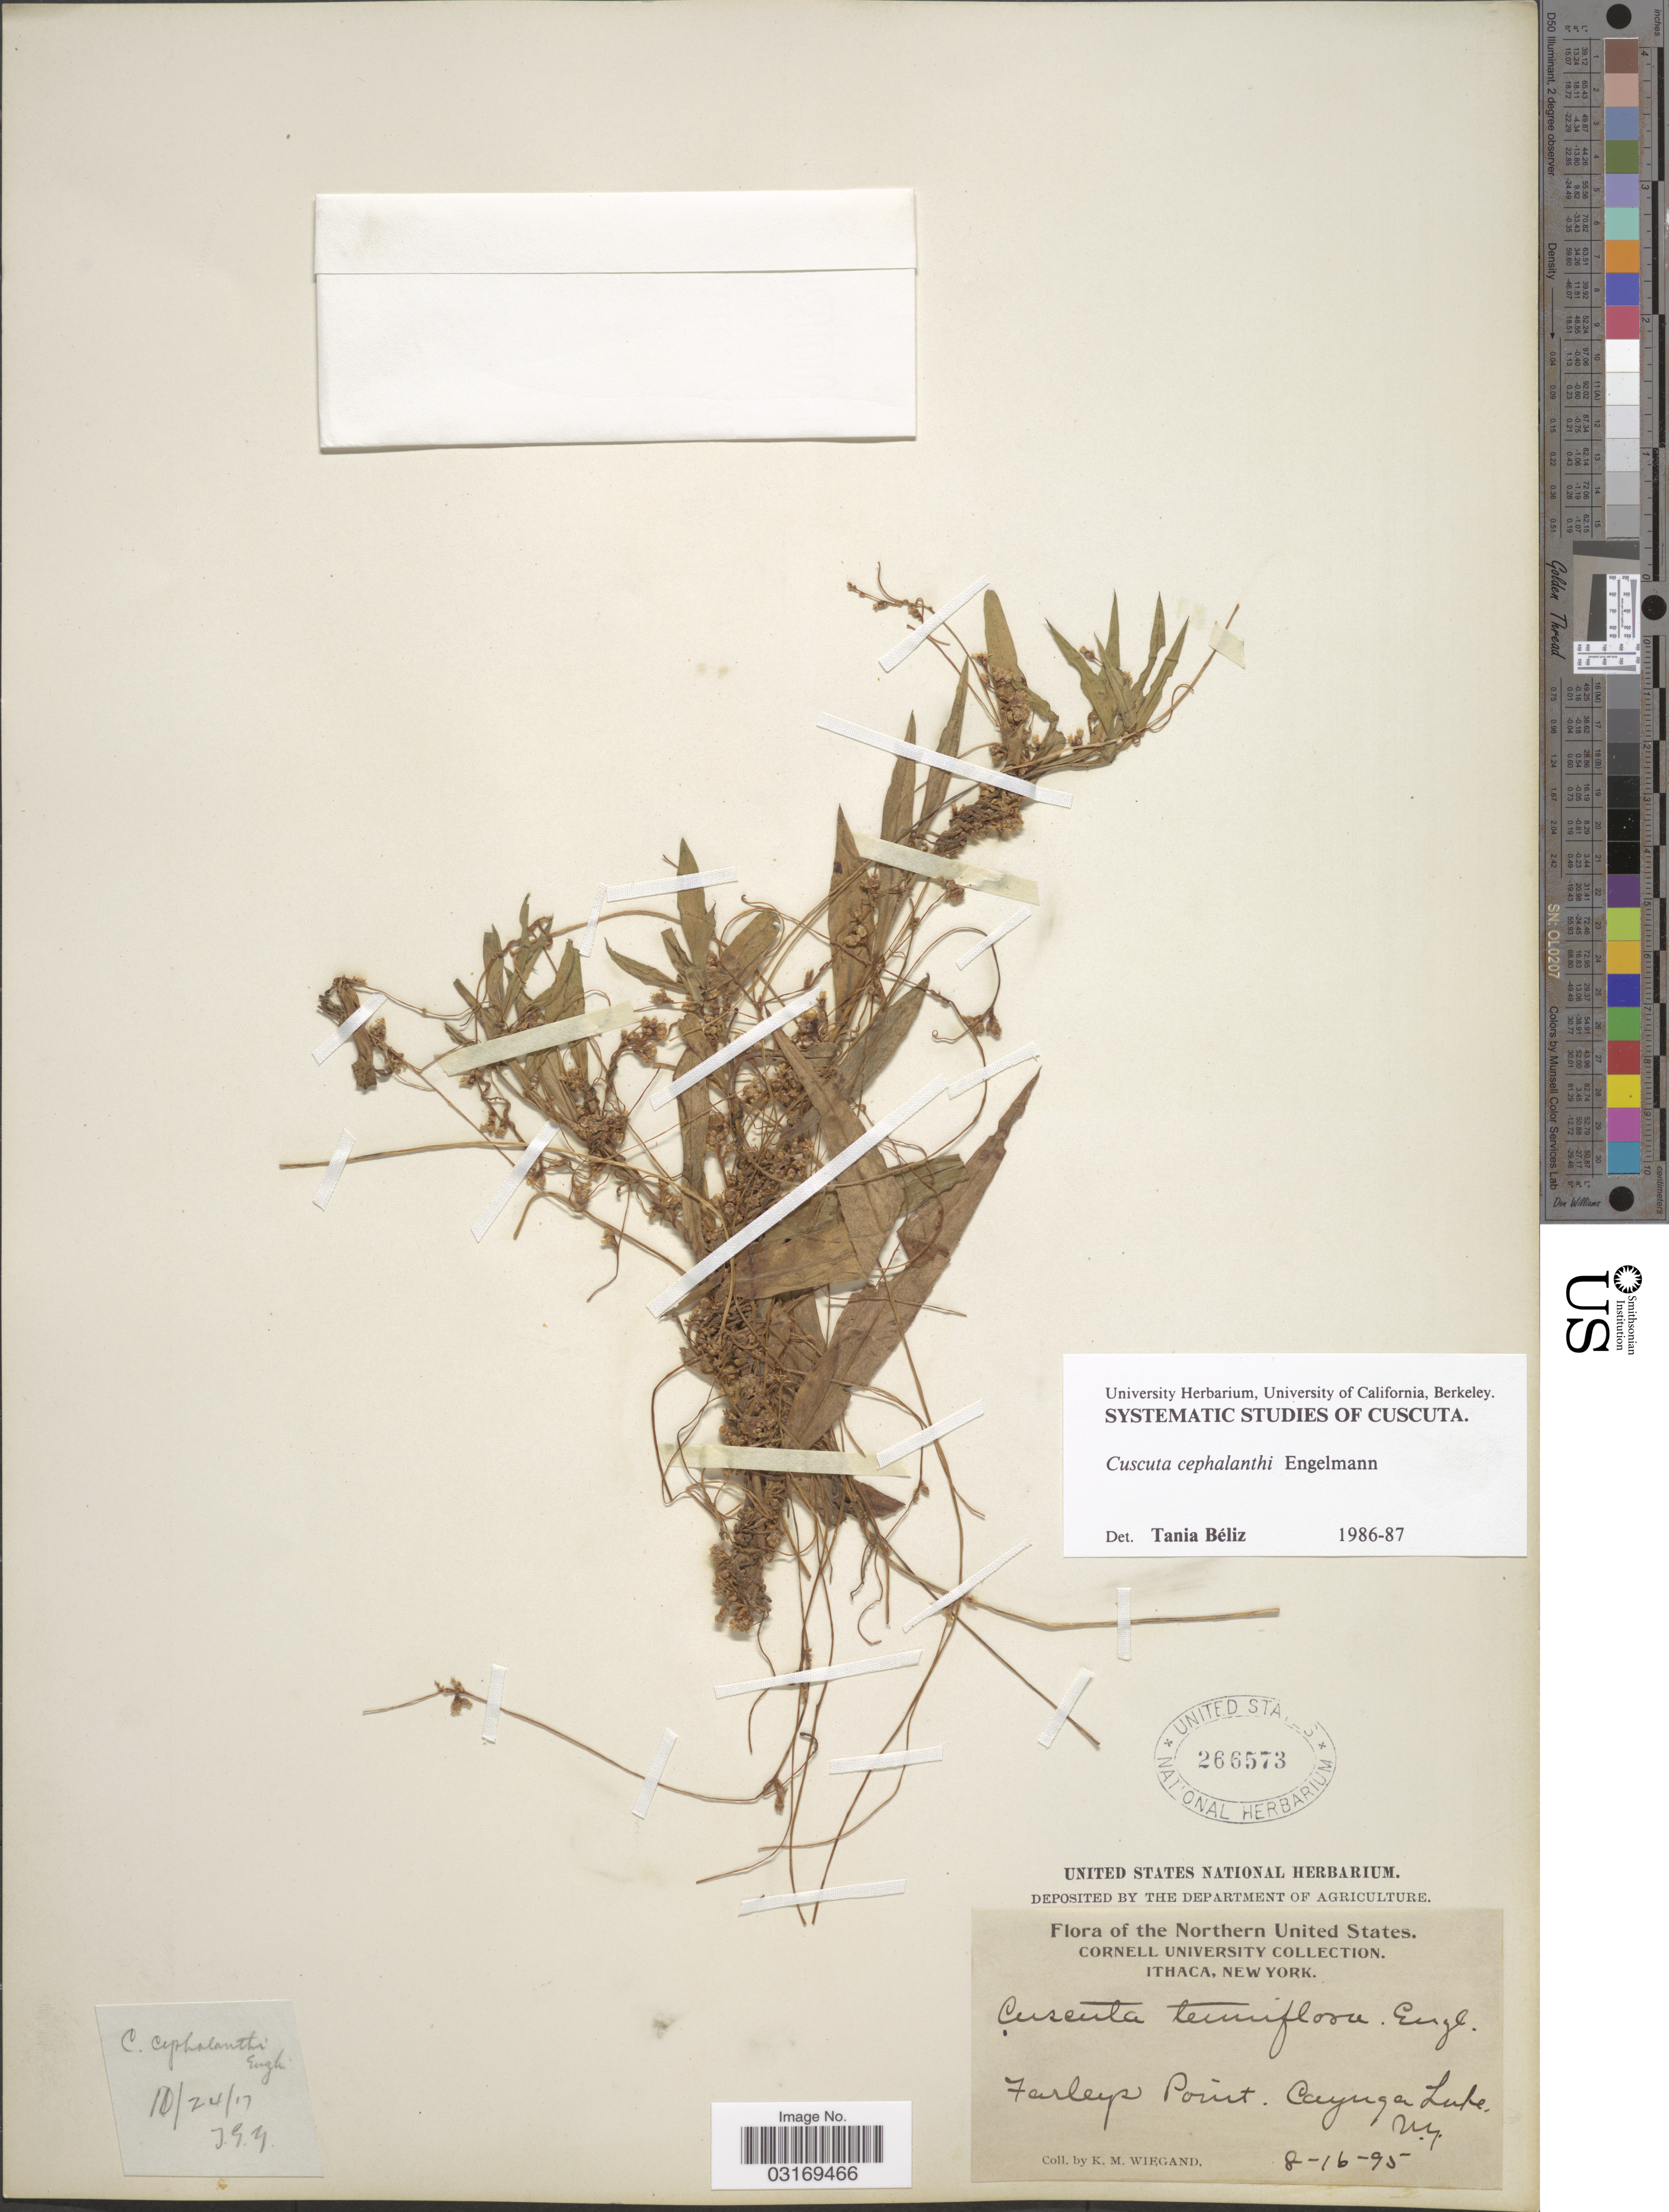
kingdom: Plantae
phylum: Tracheophyta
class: Magnoliopsida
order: Solanales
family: Convolvulaceae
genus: Cuscuta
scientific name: Cuscuta cephalanthi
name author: Engelm.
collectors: K. M. Wiegand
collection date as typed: Transcribed d/m/y: 16/8/95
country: United States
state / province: New York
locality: The Northern United States. Farleys Point. Cayuga Lake.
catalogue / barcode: US 266573